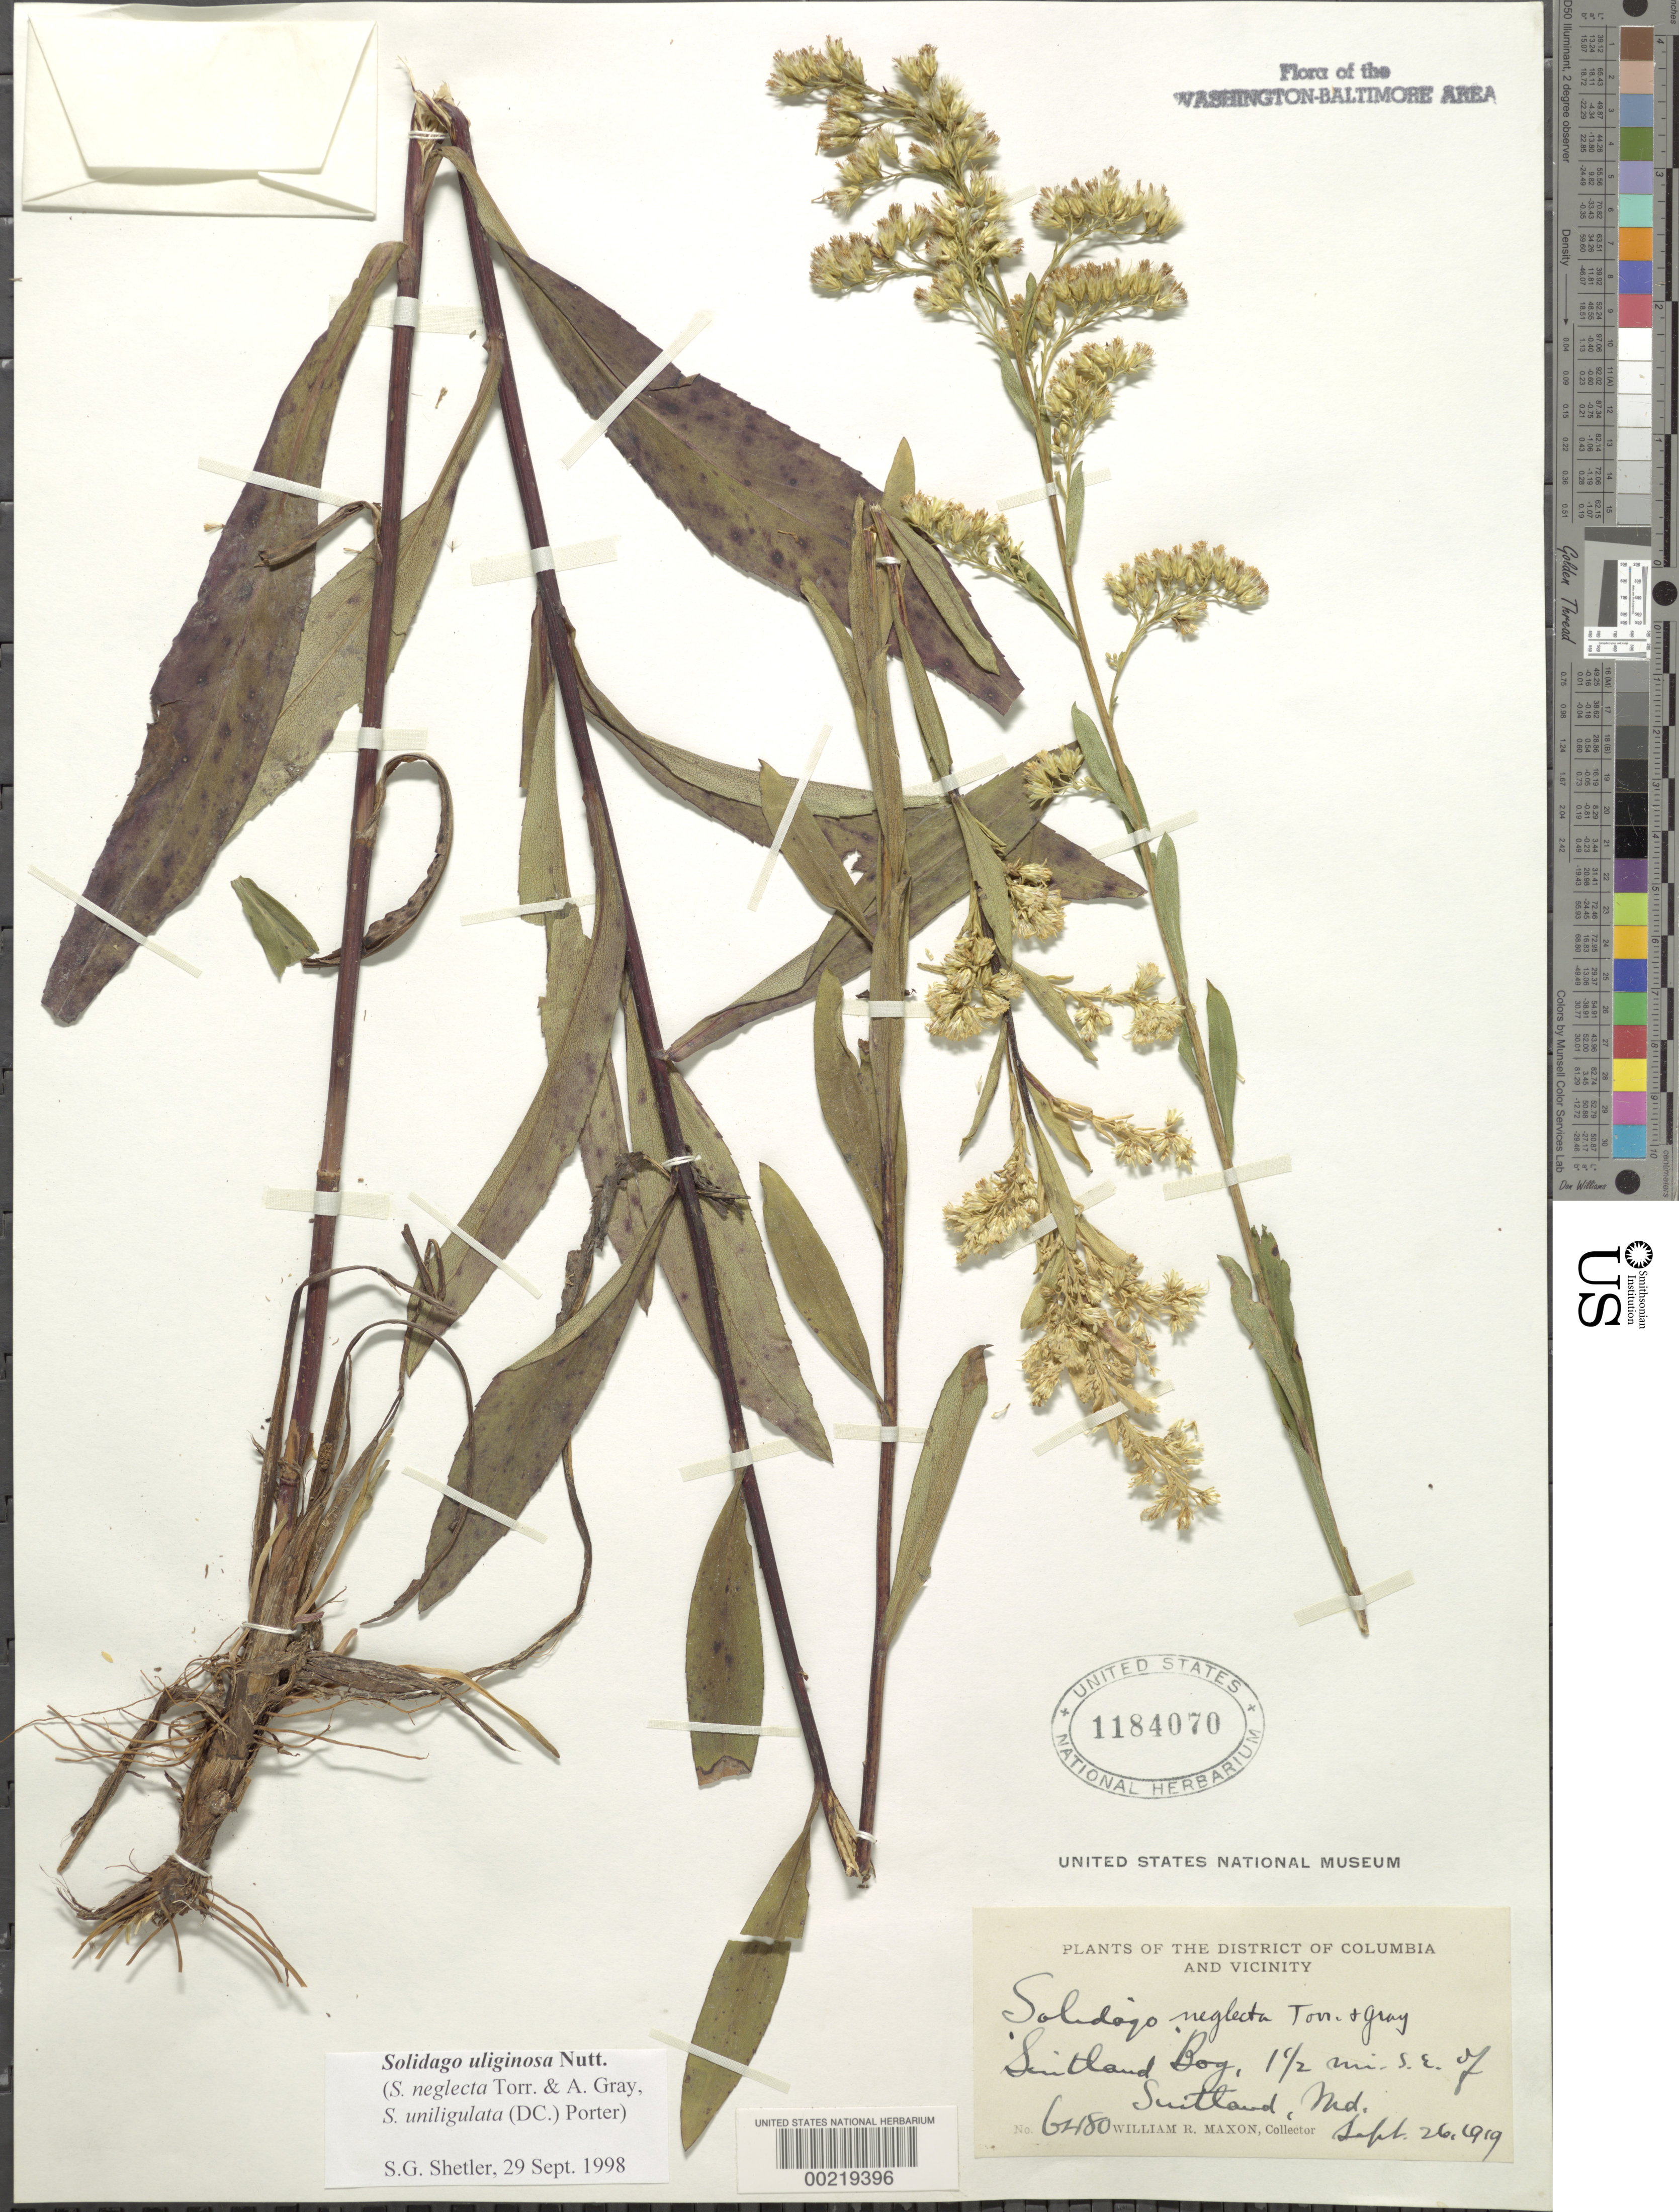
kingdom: Plantae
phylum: Tracheophyta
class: Magnoliopsida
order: Asterales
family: Asteraceae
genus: Solidago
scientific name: Solidago uliginosa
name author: Nutt.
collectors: W. R. Maxon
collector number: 6480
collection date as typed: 26 Sep 1919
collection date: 1919-09-26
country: United States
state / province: Maryland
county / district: Prince George's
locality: Suitland Bog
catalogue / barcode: US 1184070